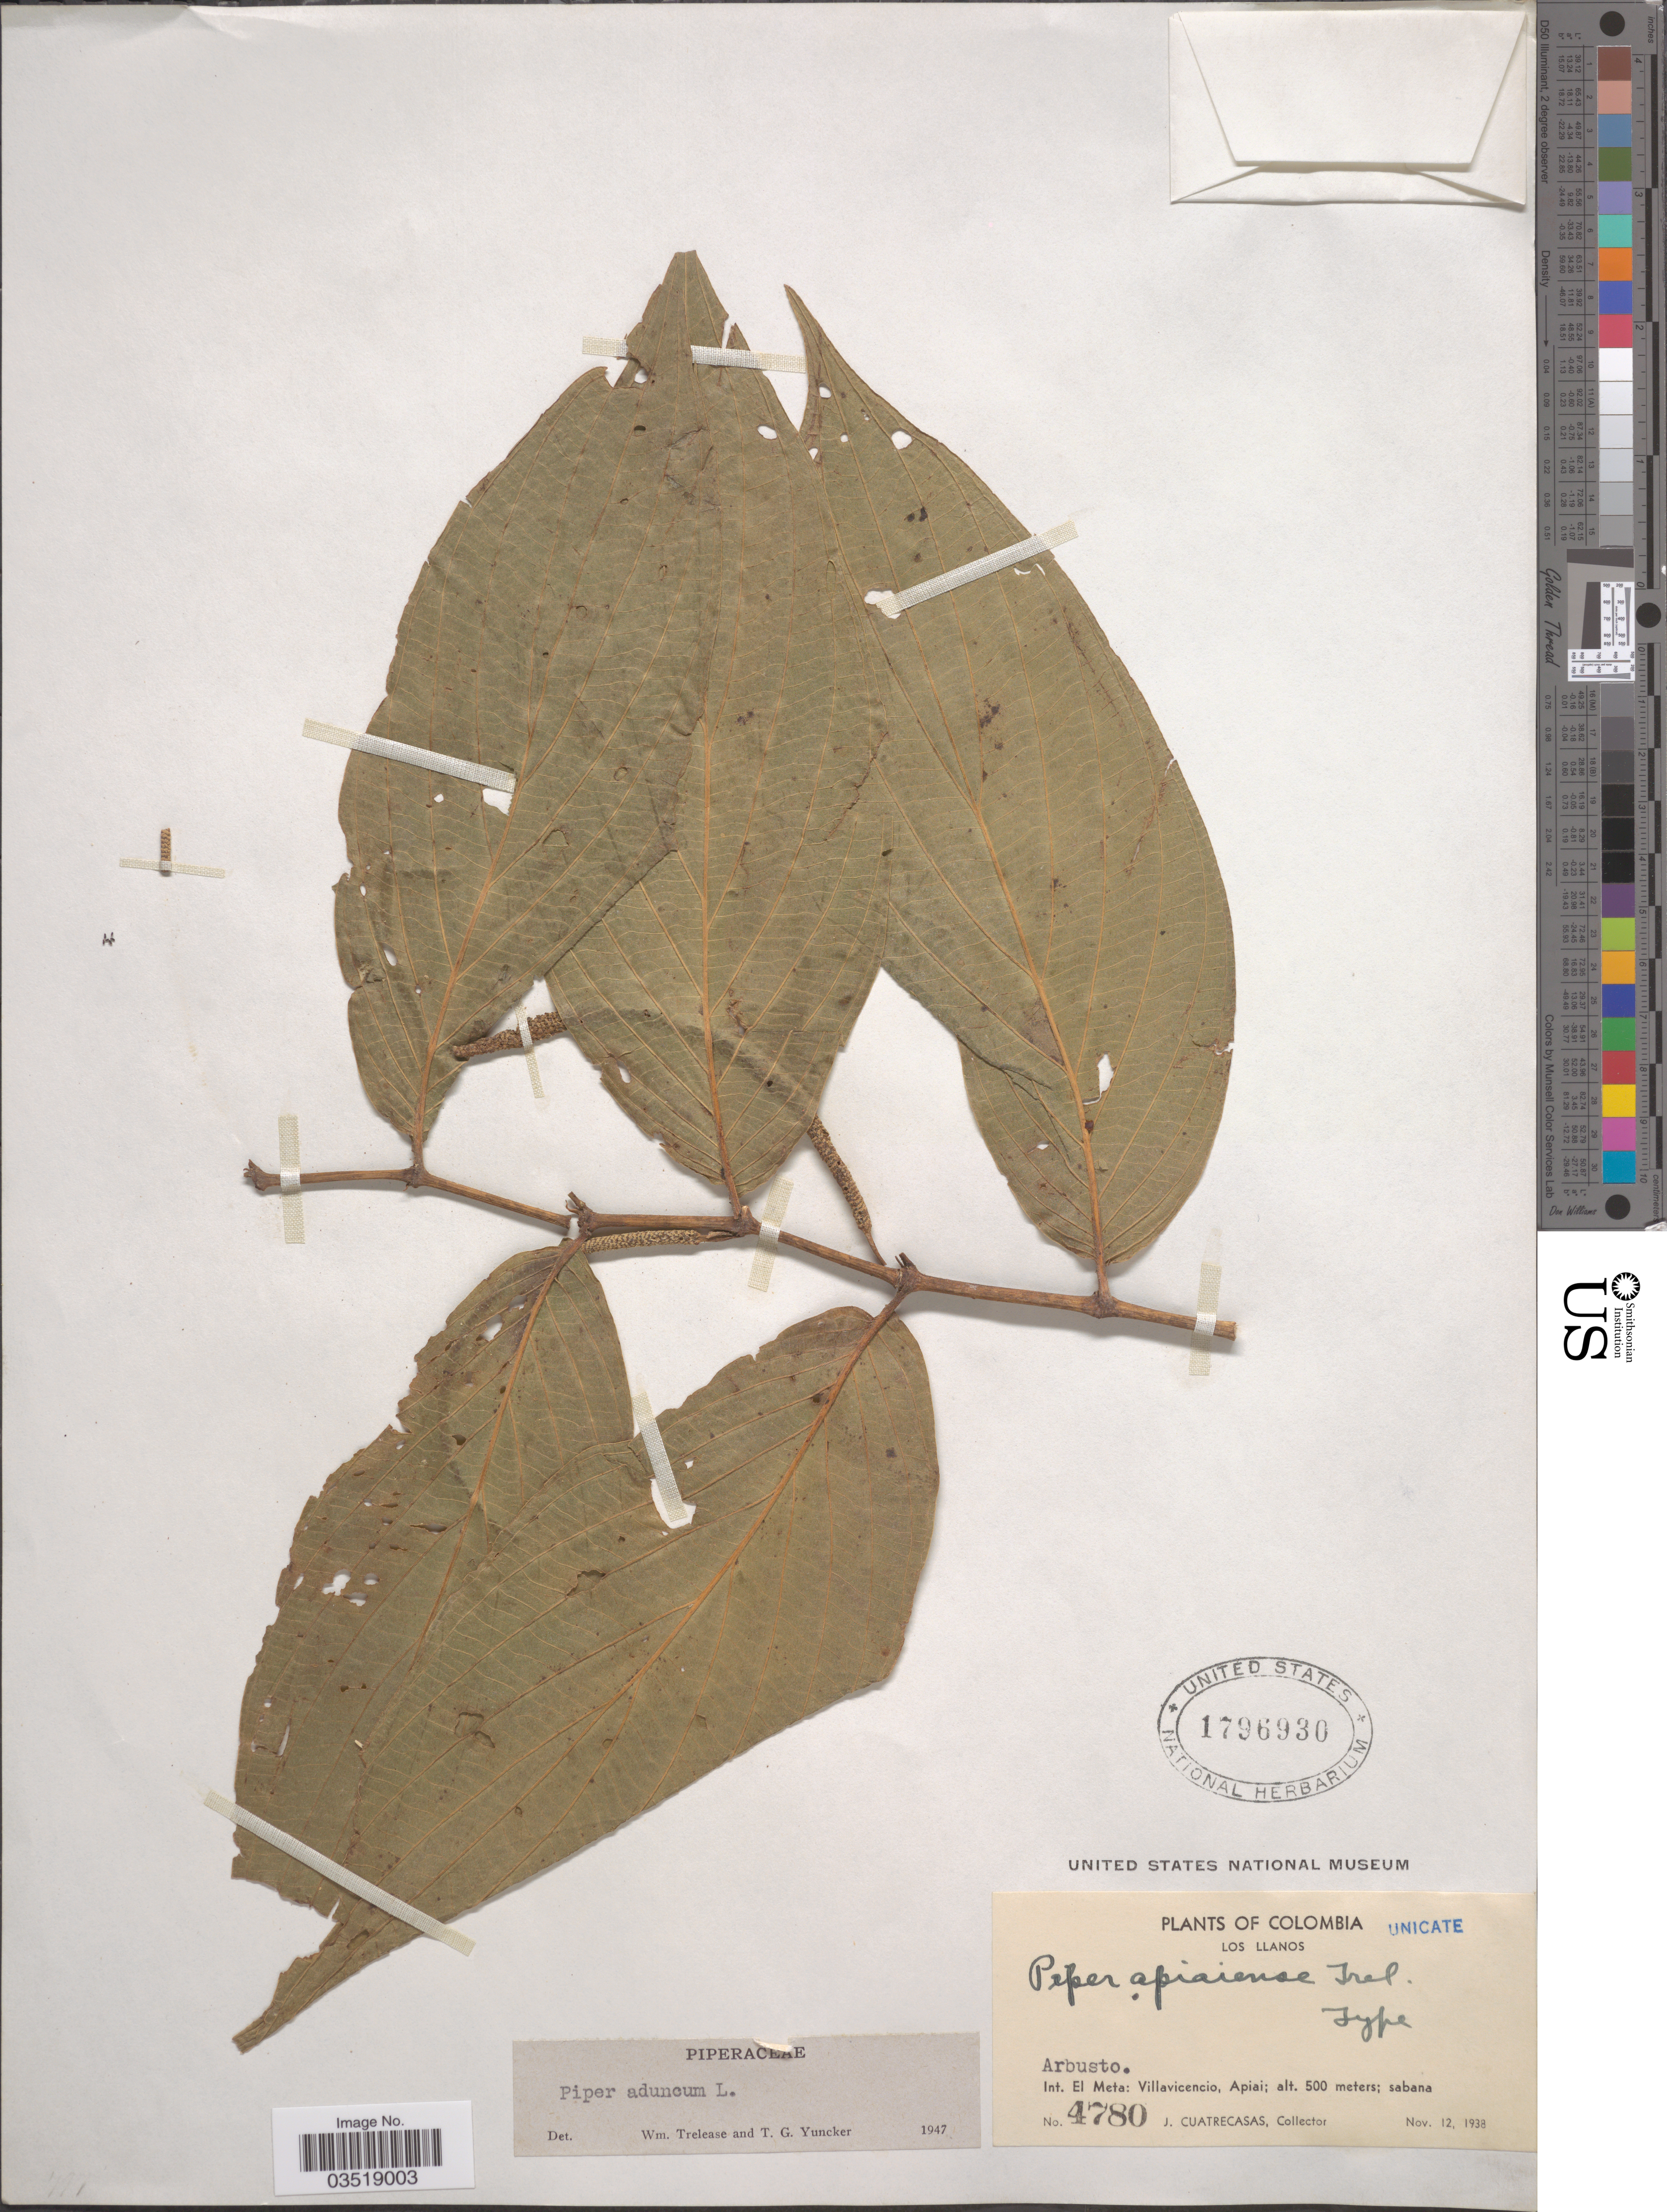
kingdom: Plantae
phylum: Tracheophyta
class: Magnoliopsida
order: Piperales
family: Piperaceae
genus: Piper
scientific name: Piper aduncum var. aduncum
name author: L.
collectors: J. Cuatrecasas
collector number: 4780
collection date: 1938-11-12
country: Colombia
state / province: Meta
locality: Los Llanos. Int. El Meta: Villavicencio, Apiai.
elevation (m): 500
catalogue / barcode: US 1796930